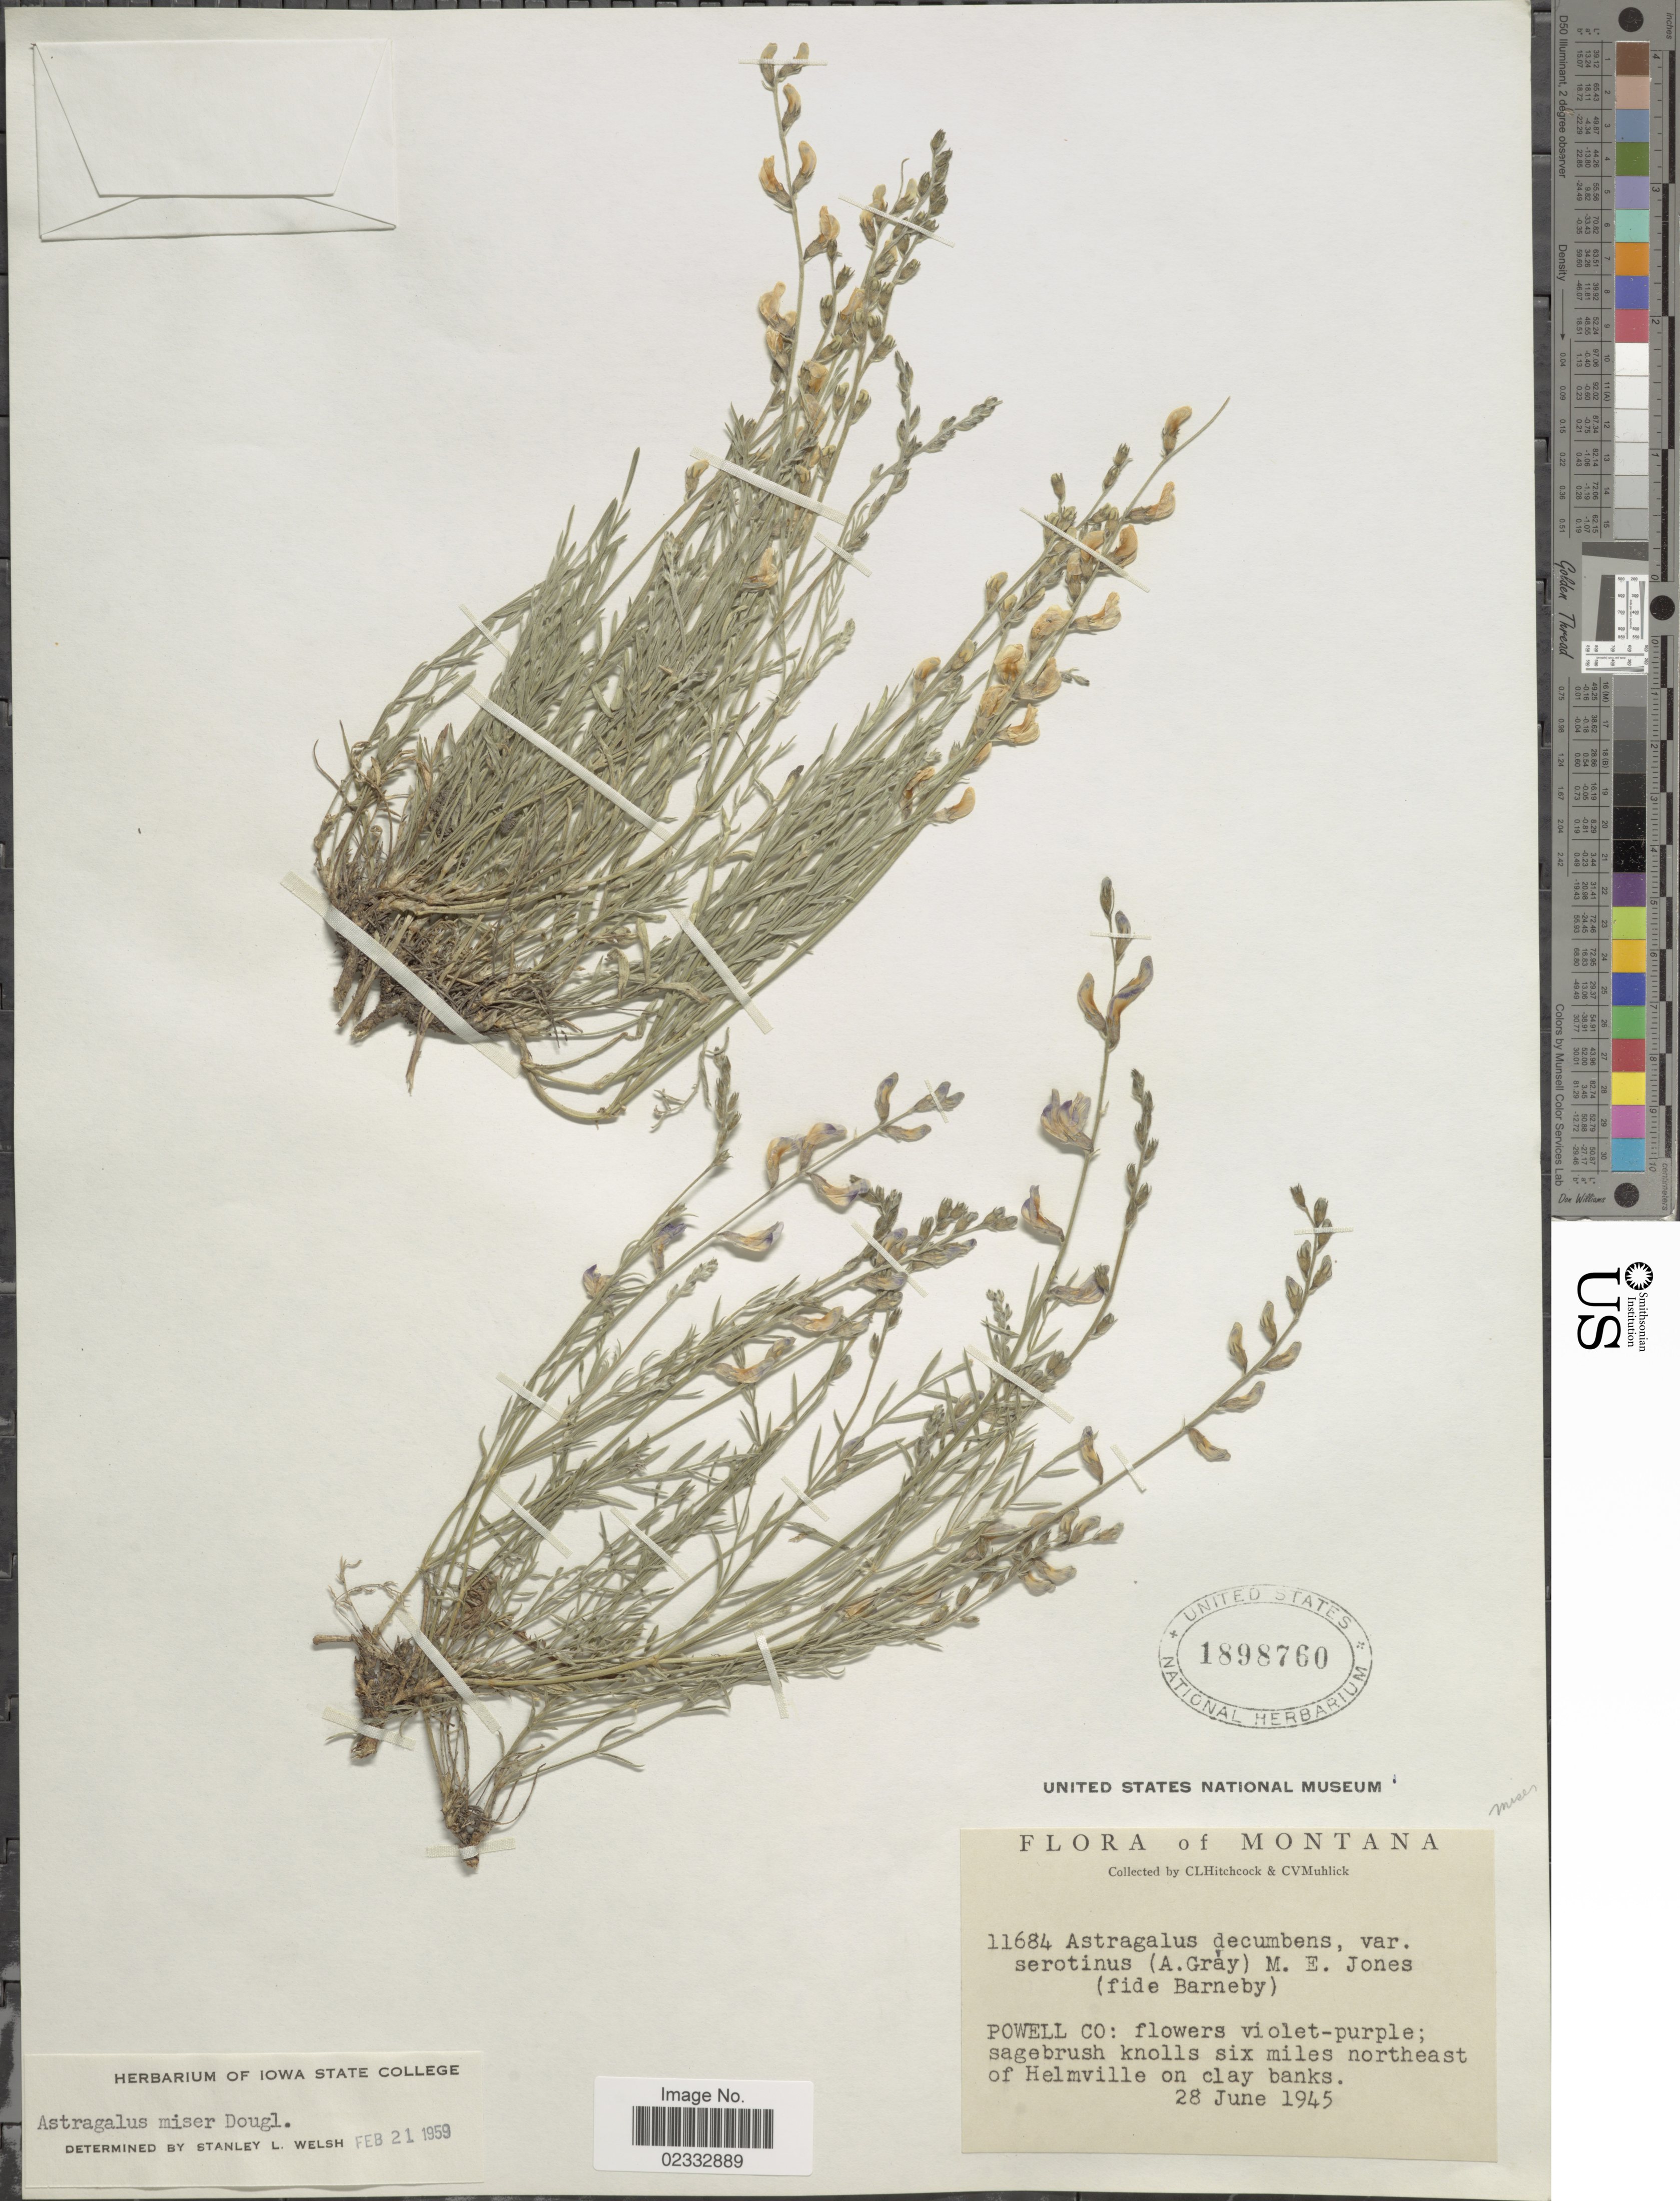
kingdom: Plantae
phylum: Tracheophyta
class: Magnoliopsida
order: Fabales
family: Fabaceae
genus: Astragalus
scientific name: Astragalus miser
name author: Douglas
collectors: C. L. Hitchcock & C. V. Muhlick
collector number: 11684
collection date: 1945-06-28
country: United States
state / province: Montana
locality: Powell Co.: six miles northeast of Helmville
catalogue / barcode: US 1898760